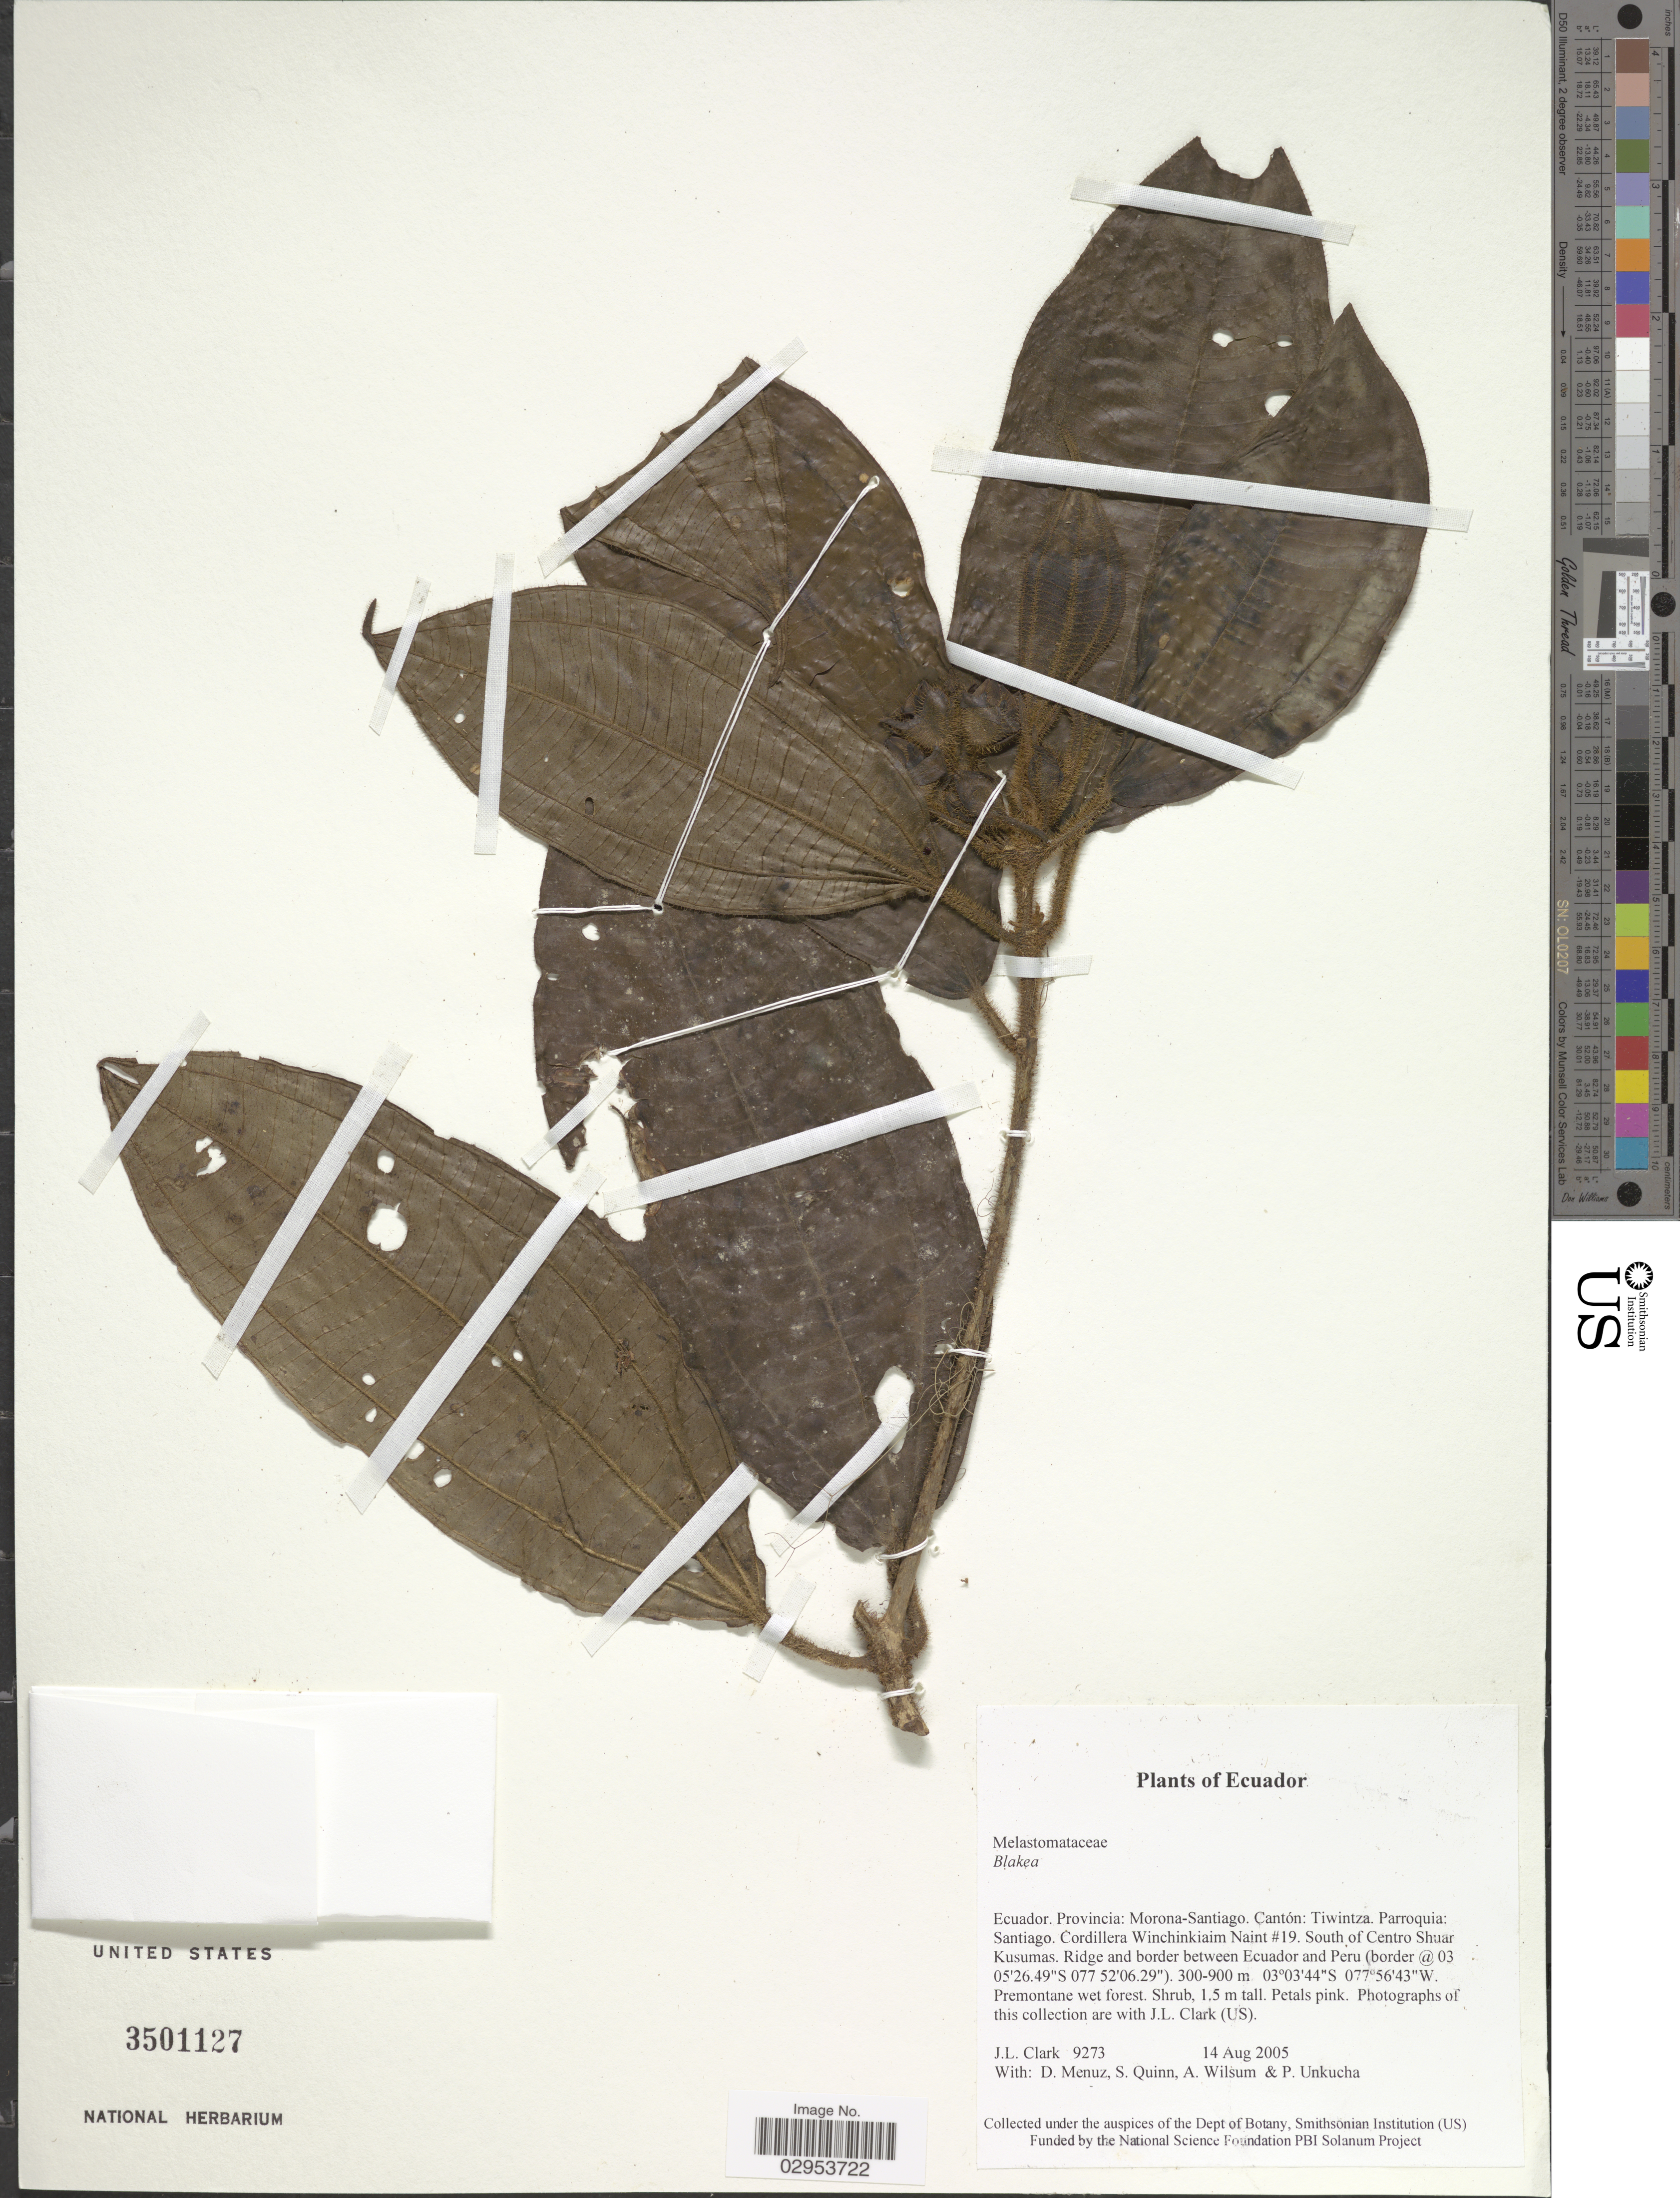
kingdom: Plantae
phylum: Tracheophyta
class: Magnoliopsida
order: Myrtales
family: Melastomataceae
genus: Blakea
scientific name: Blakea sp.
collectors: J. L. Clark, D. Menuz, S. Quinn, A. Wilsum & P. Unkucha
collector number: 9273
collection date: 2005-08-14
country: Ecuador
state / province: Morona-Santiago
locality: Cantón: Tiwintza. Parroquia: Santiago. Cordillera Winchinkiaim Naint #19. South of Centro Shaar Kusumas. Ridge and border between Ecuador and Peru.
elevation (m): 300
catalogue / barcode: US 3501127